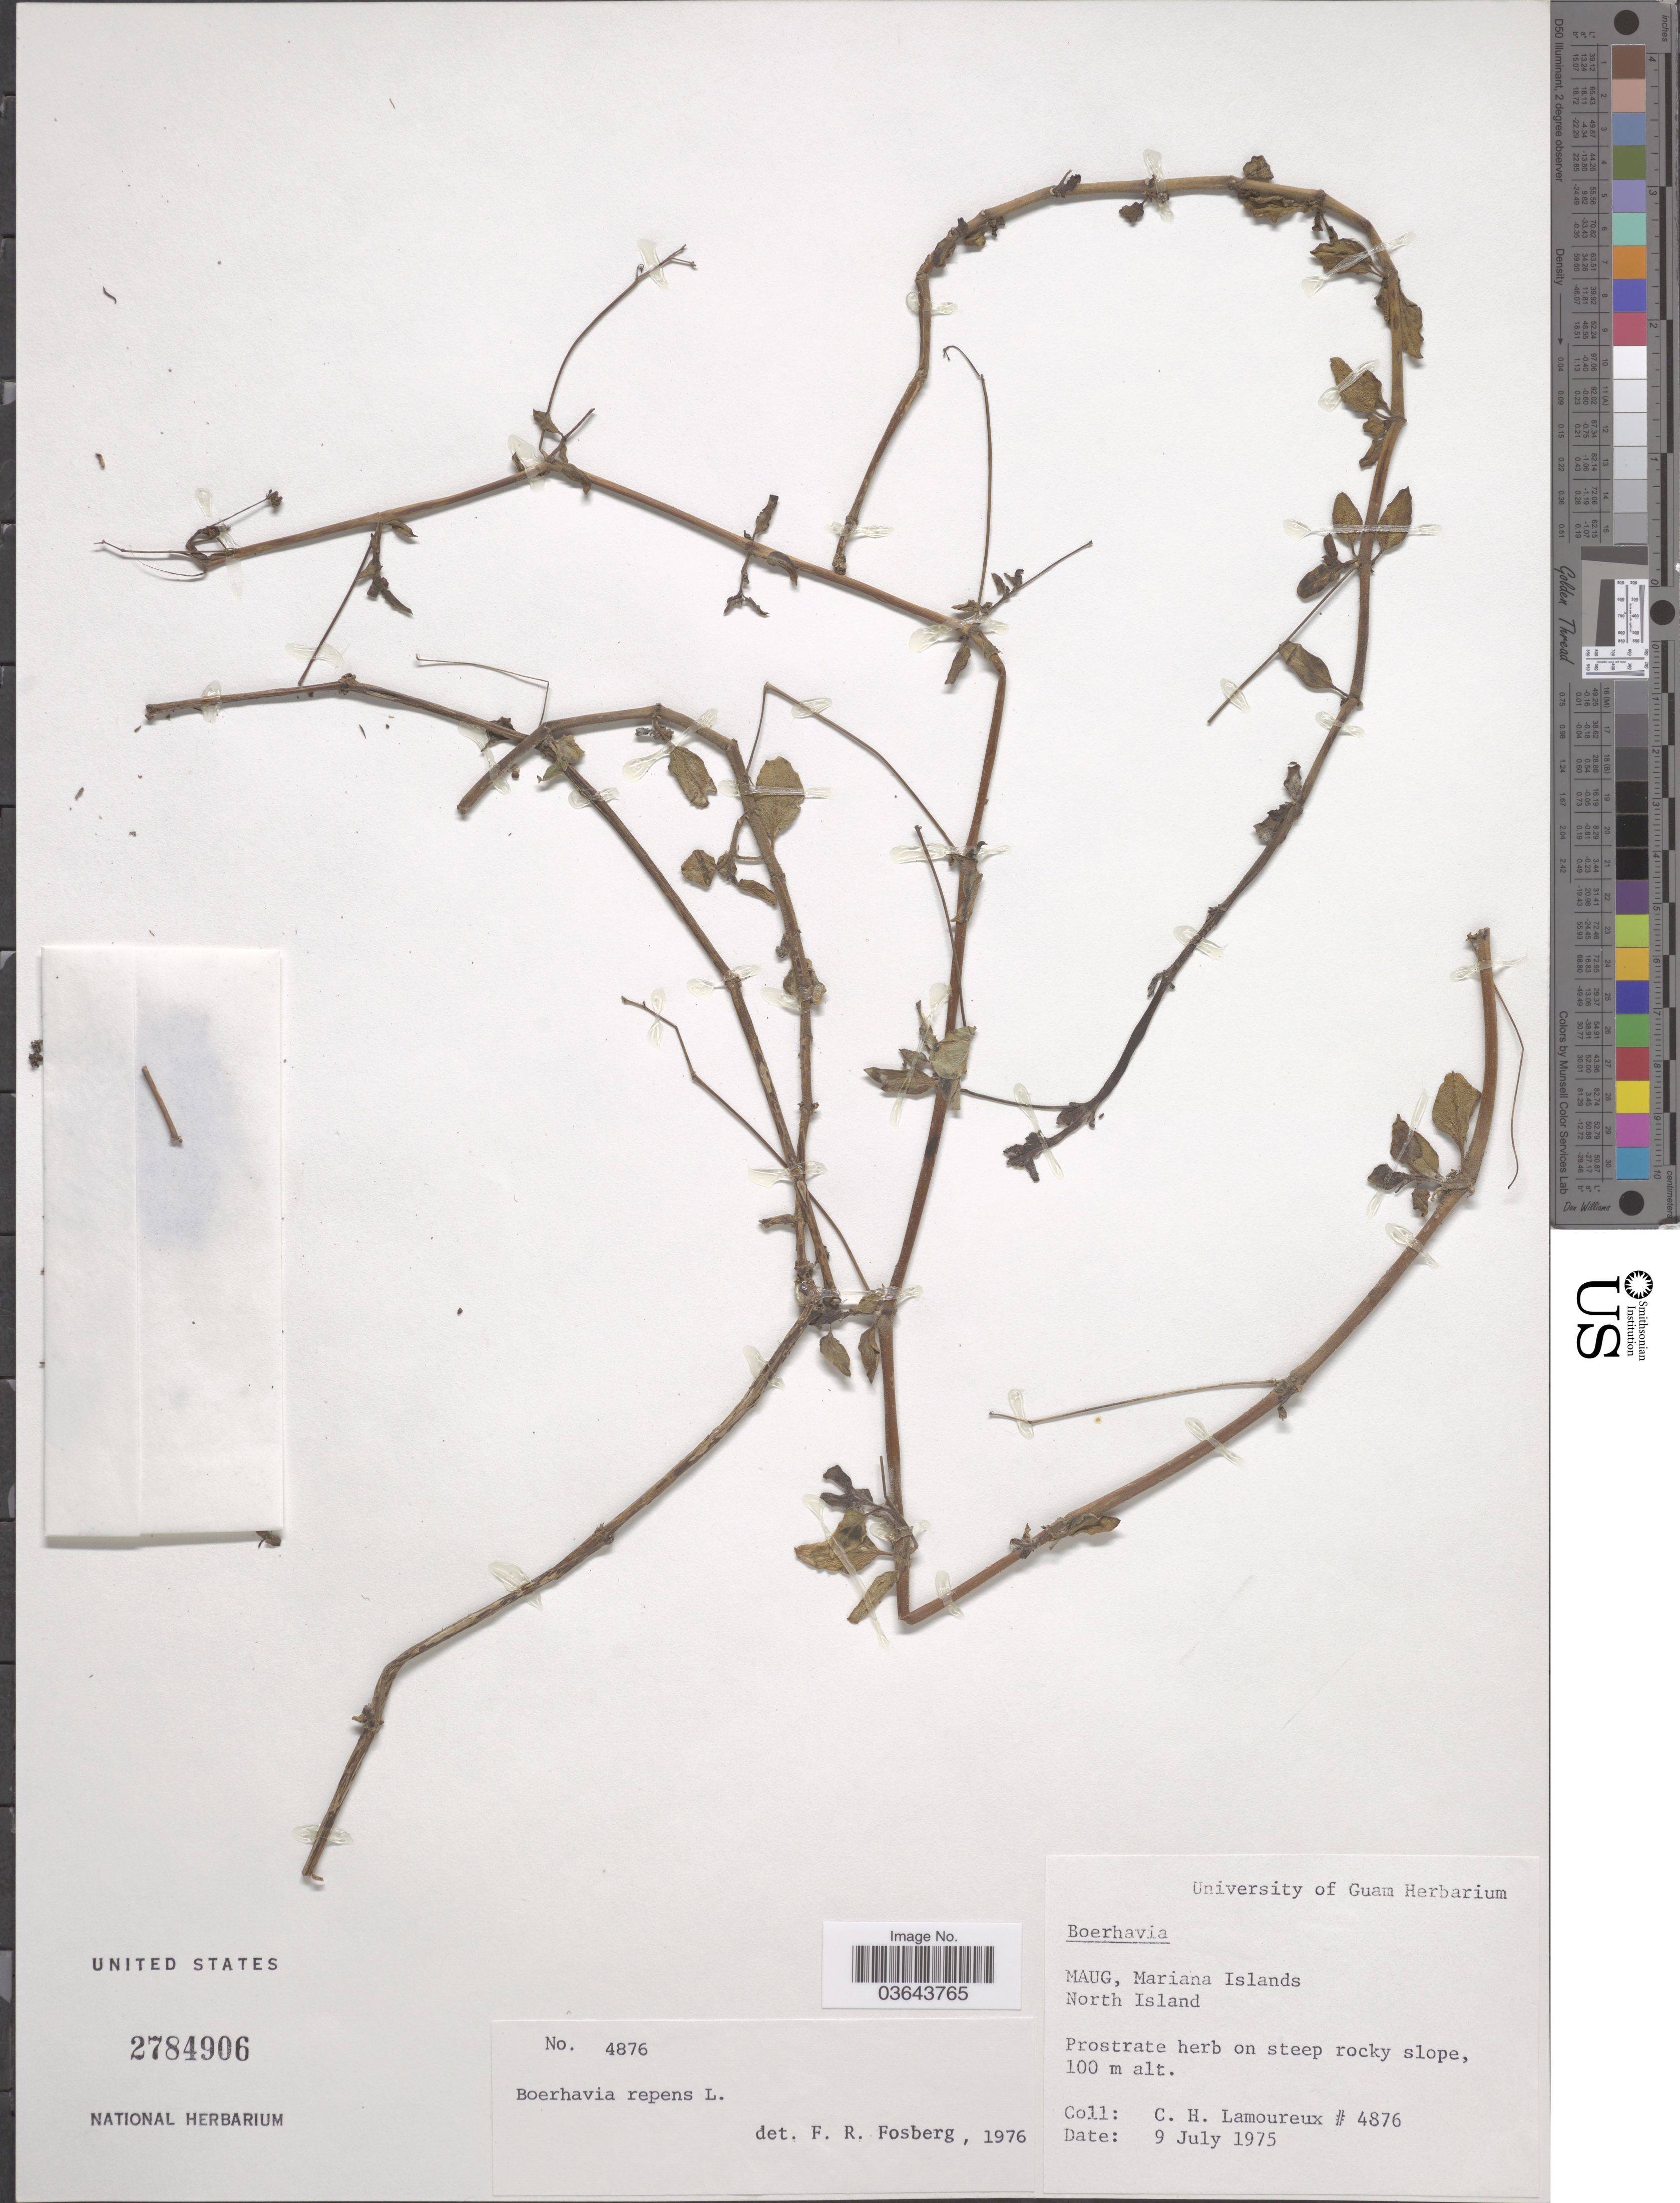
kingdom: Plantae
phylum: Tracheophyta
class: Magnoliopsida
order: Caryophyllales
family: Nyctaginaceae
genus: Boerhavia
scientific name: Boerhavia repens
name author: L.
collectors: C. H. Lamoureux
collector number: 4876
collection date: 1975-07-09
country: Northern Mariana Islands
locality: Maug, Mariana Islands. North Island.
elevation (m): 100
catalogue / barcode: US 2784906